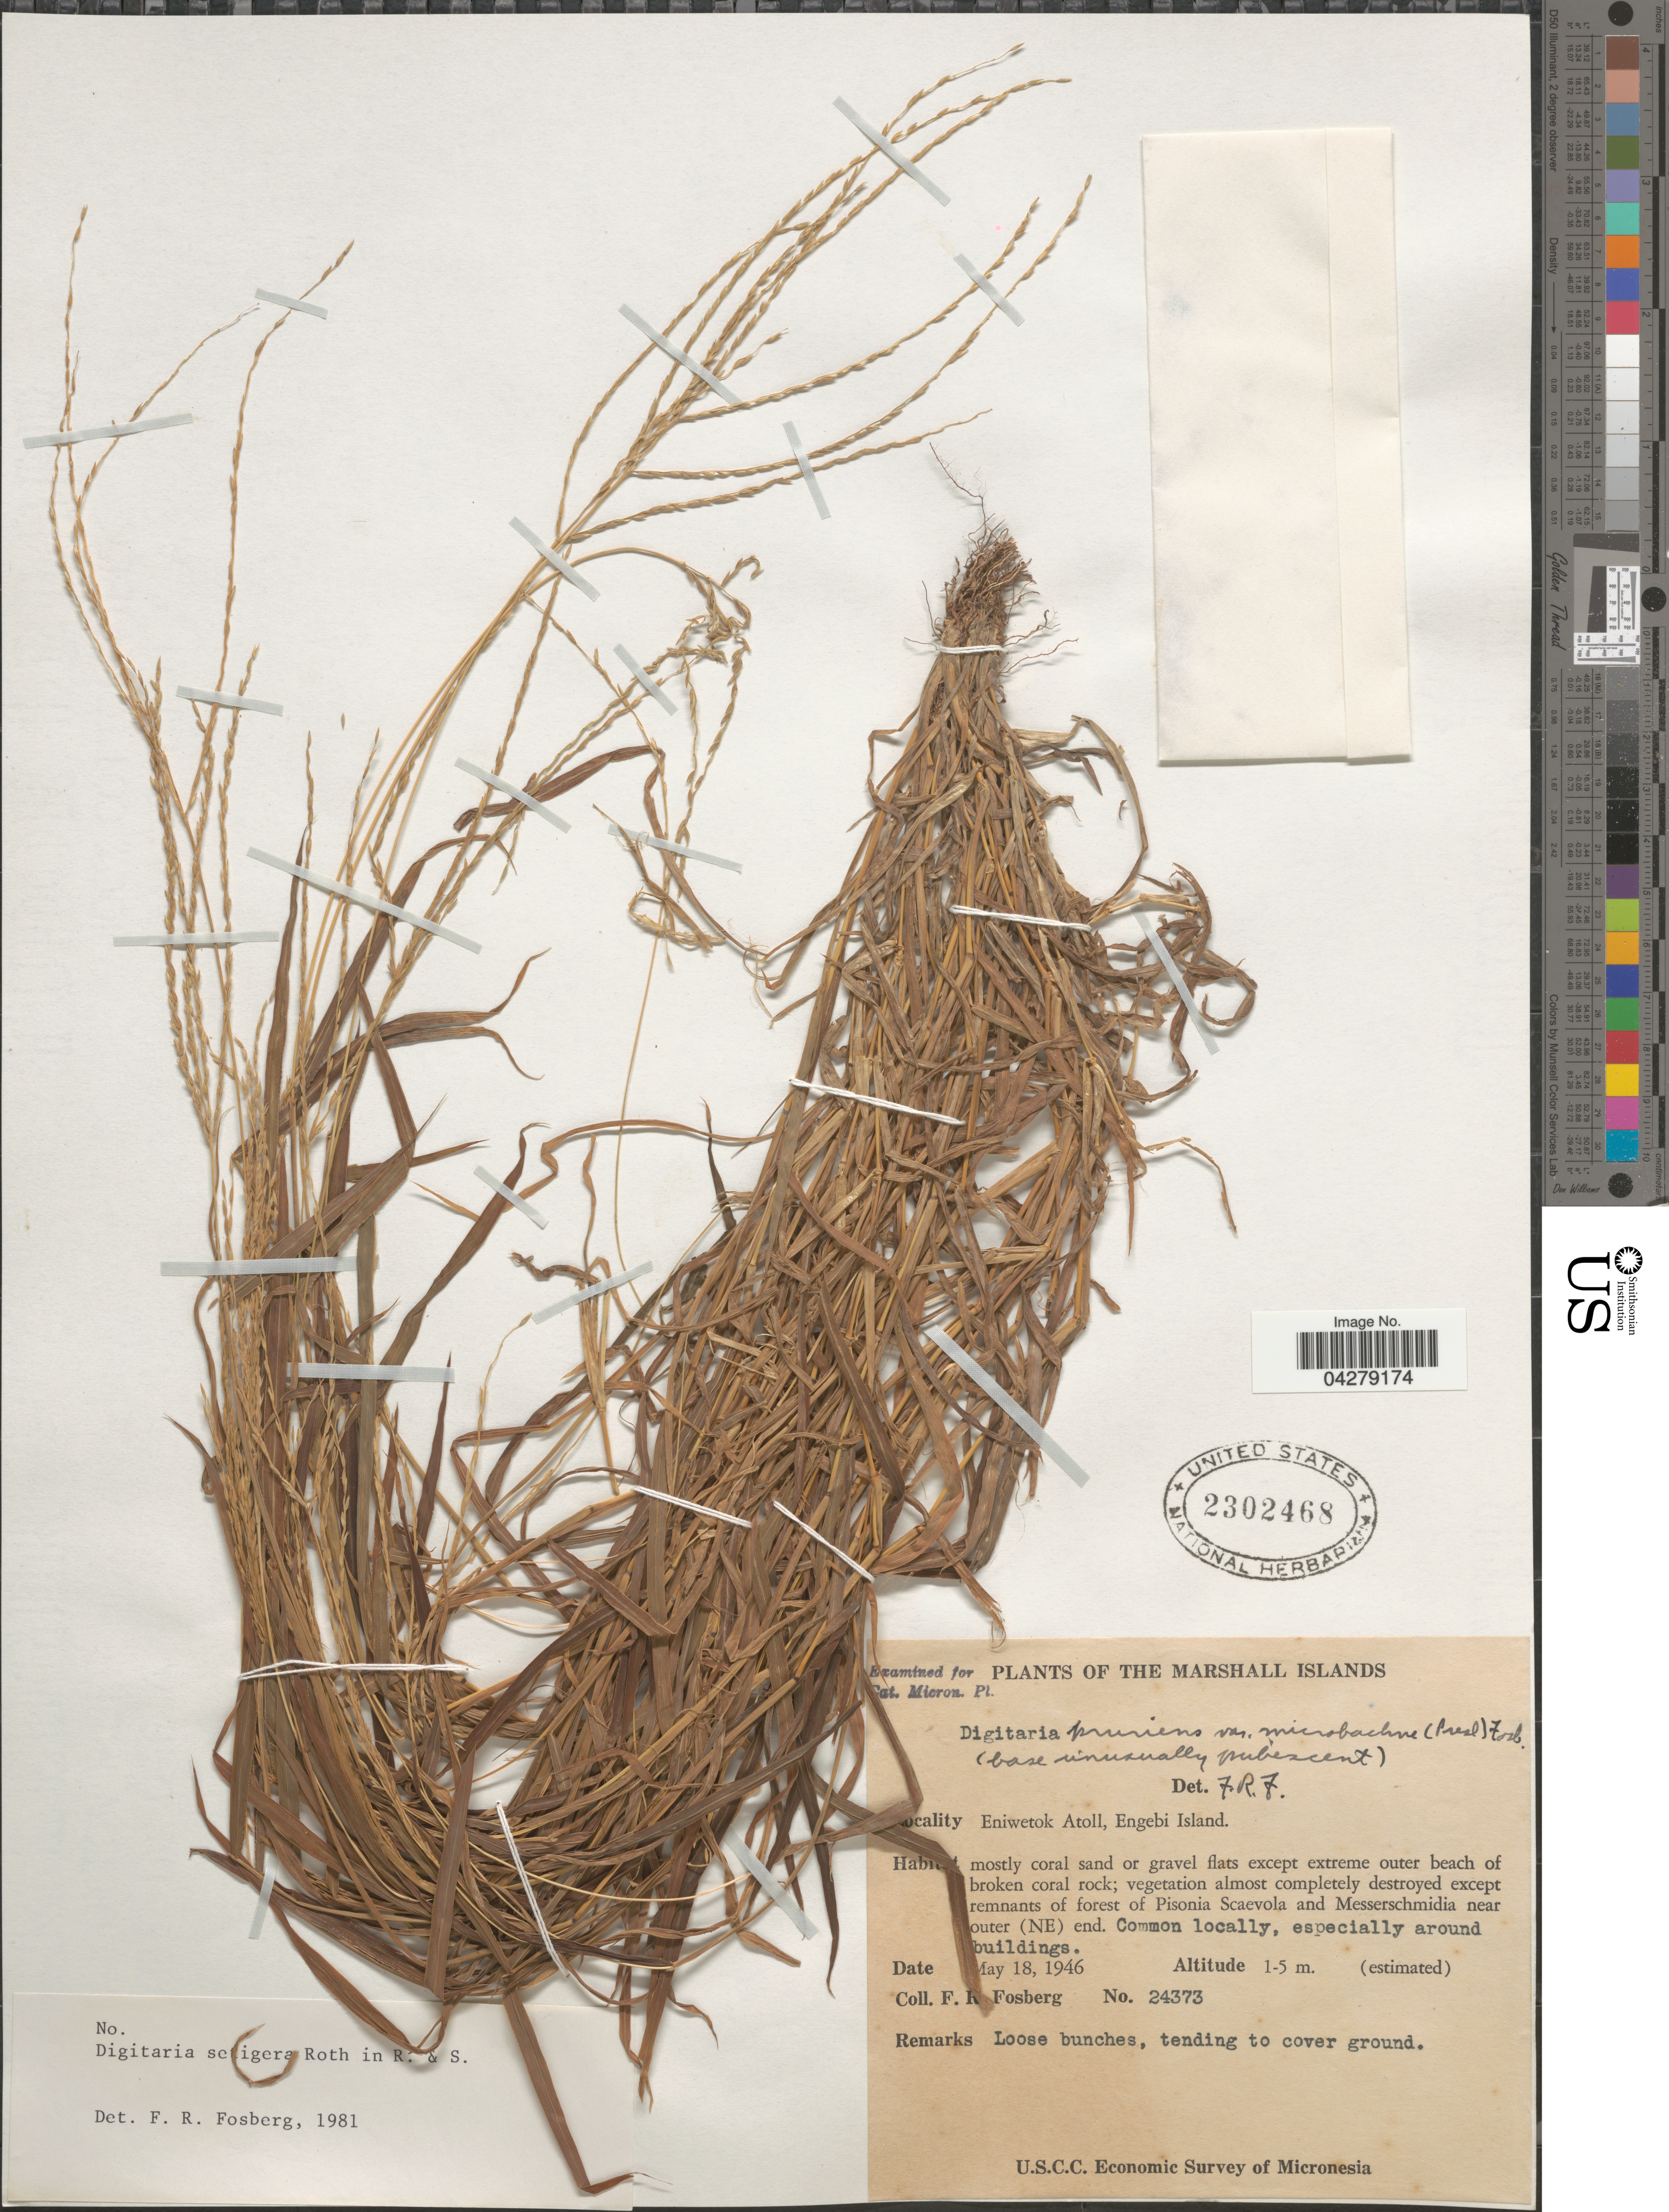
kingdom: Plantae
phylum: Tracheophyta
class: Liliopsida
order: Poales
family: Poaceae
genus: Digitaria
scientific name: Digitaria setigera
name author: Roth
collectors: F. R. Fosberg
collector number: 24373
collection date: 1946-05-18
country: Marshall Islands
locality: Eniwetok Atoll, Engebi Island. U.S.C.C. Economic Survey of Micronesia.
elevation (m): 1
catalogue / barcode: US 2302468